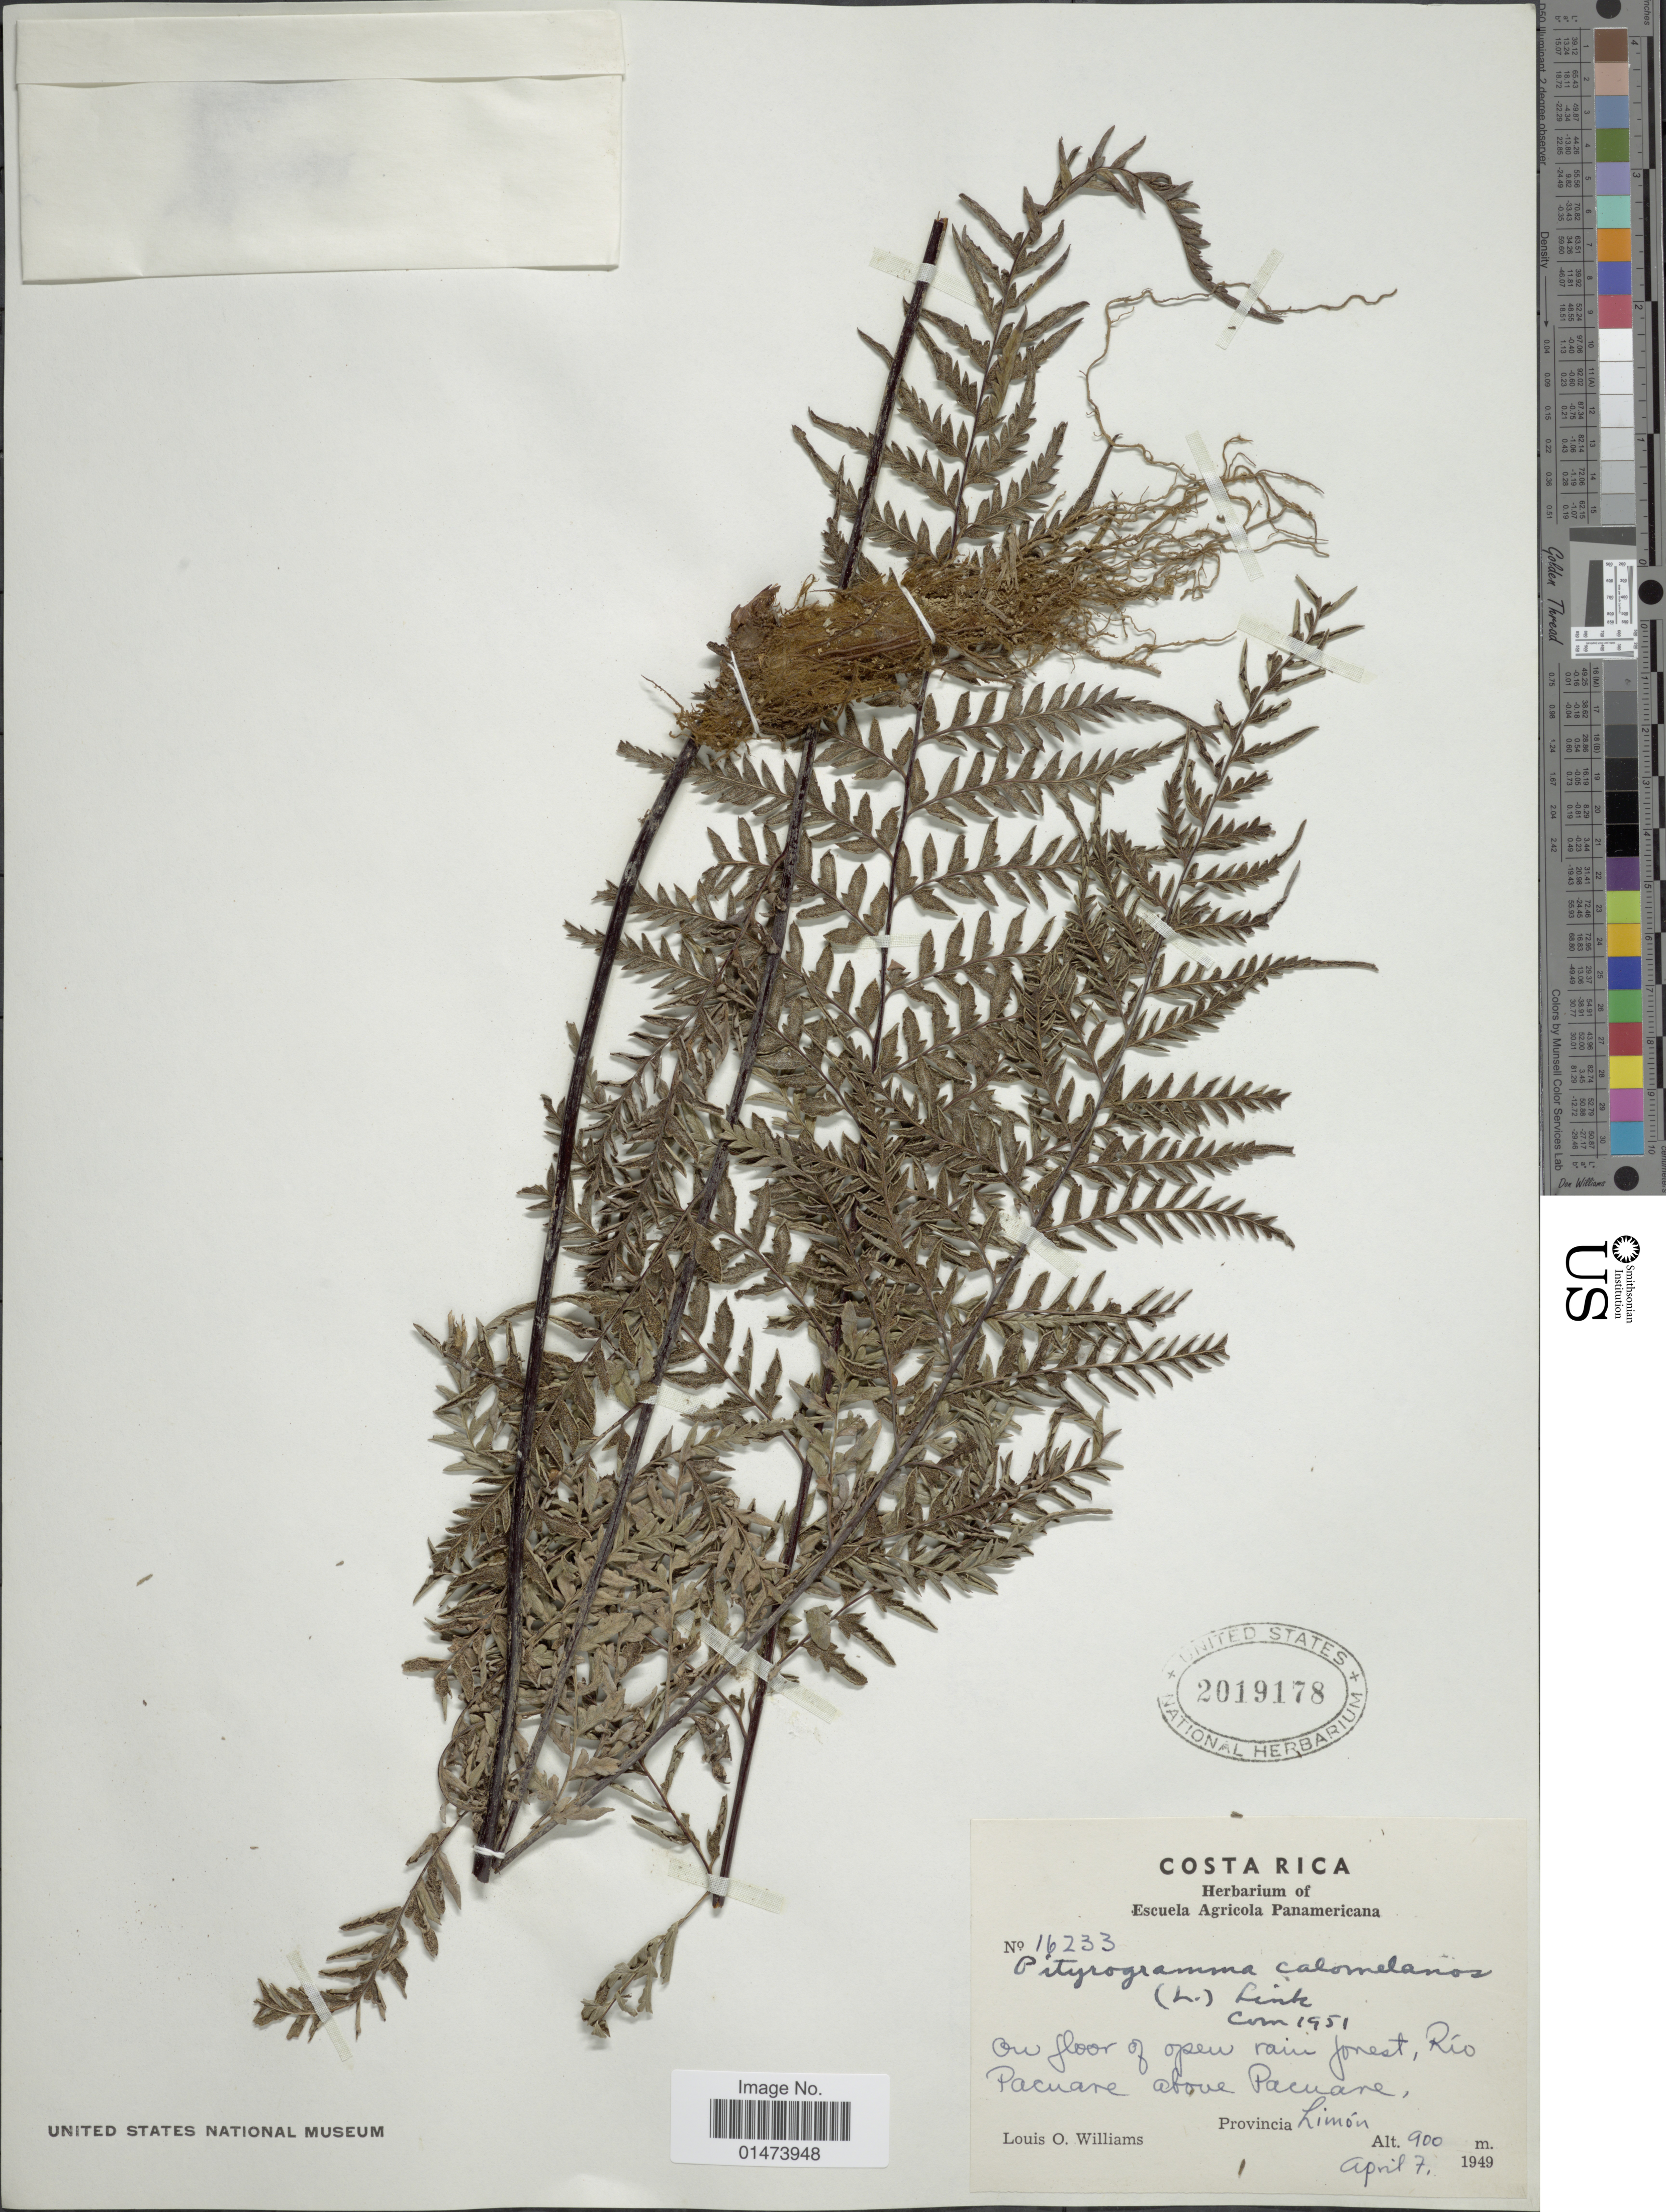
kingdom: Plantae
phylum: Tracheophyta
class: Polypodiopsida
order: Polypodiales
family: Pteridaceae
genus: Pityrogramma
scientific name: Pityrogramma calomelanos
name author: (L.) Link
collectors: L. O. Williams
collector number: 16233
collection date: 1949-04-07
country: Costa Rica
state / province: Limón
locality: On floor of open rain forest, Rio Pacuare above Pacuare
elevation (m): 900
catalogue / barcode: US 2019178